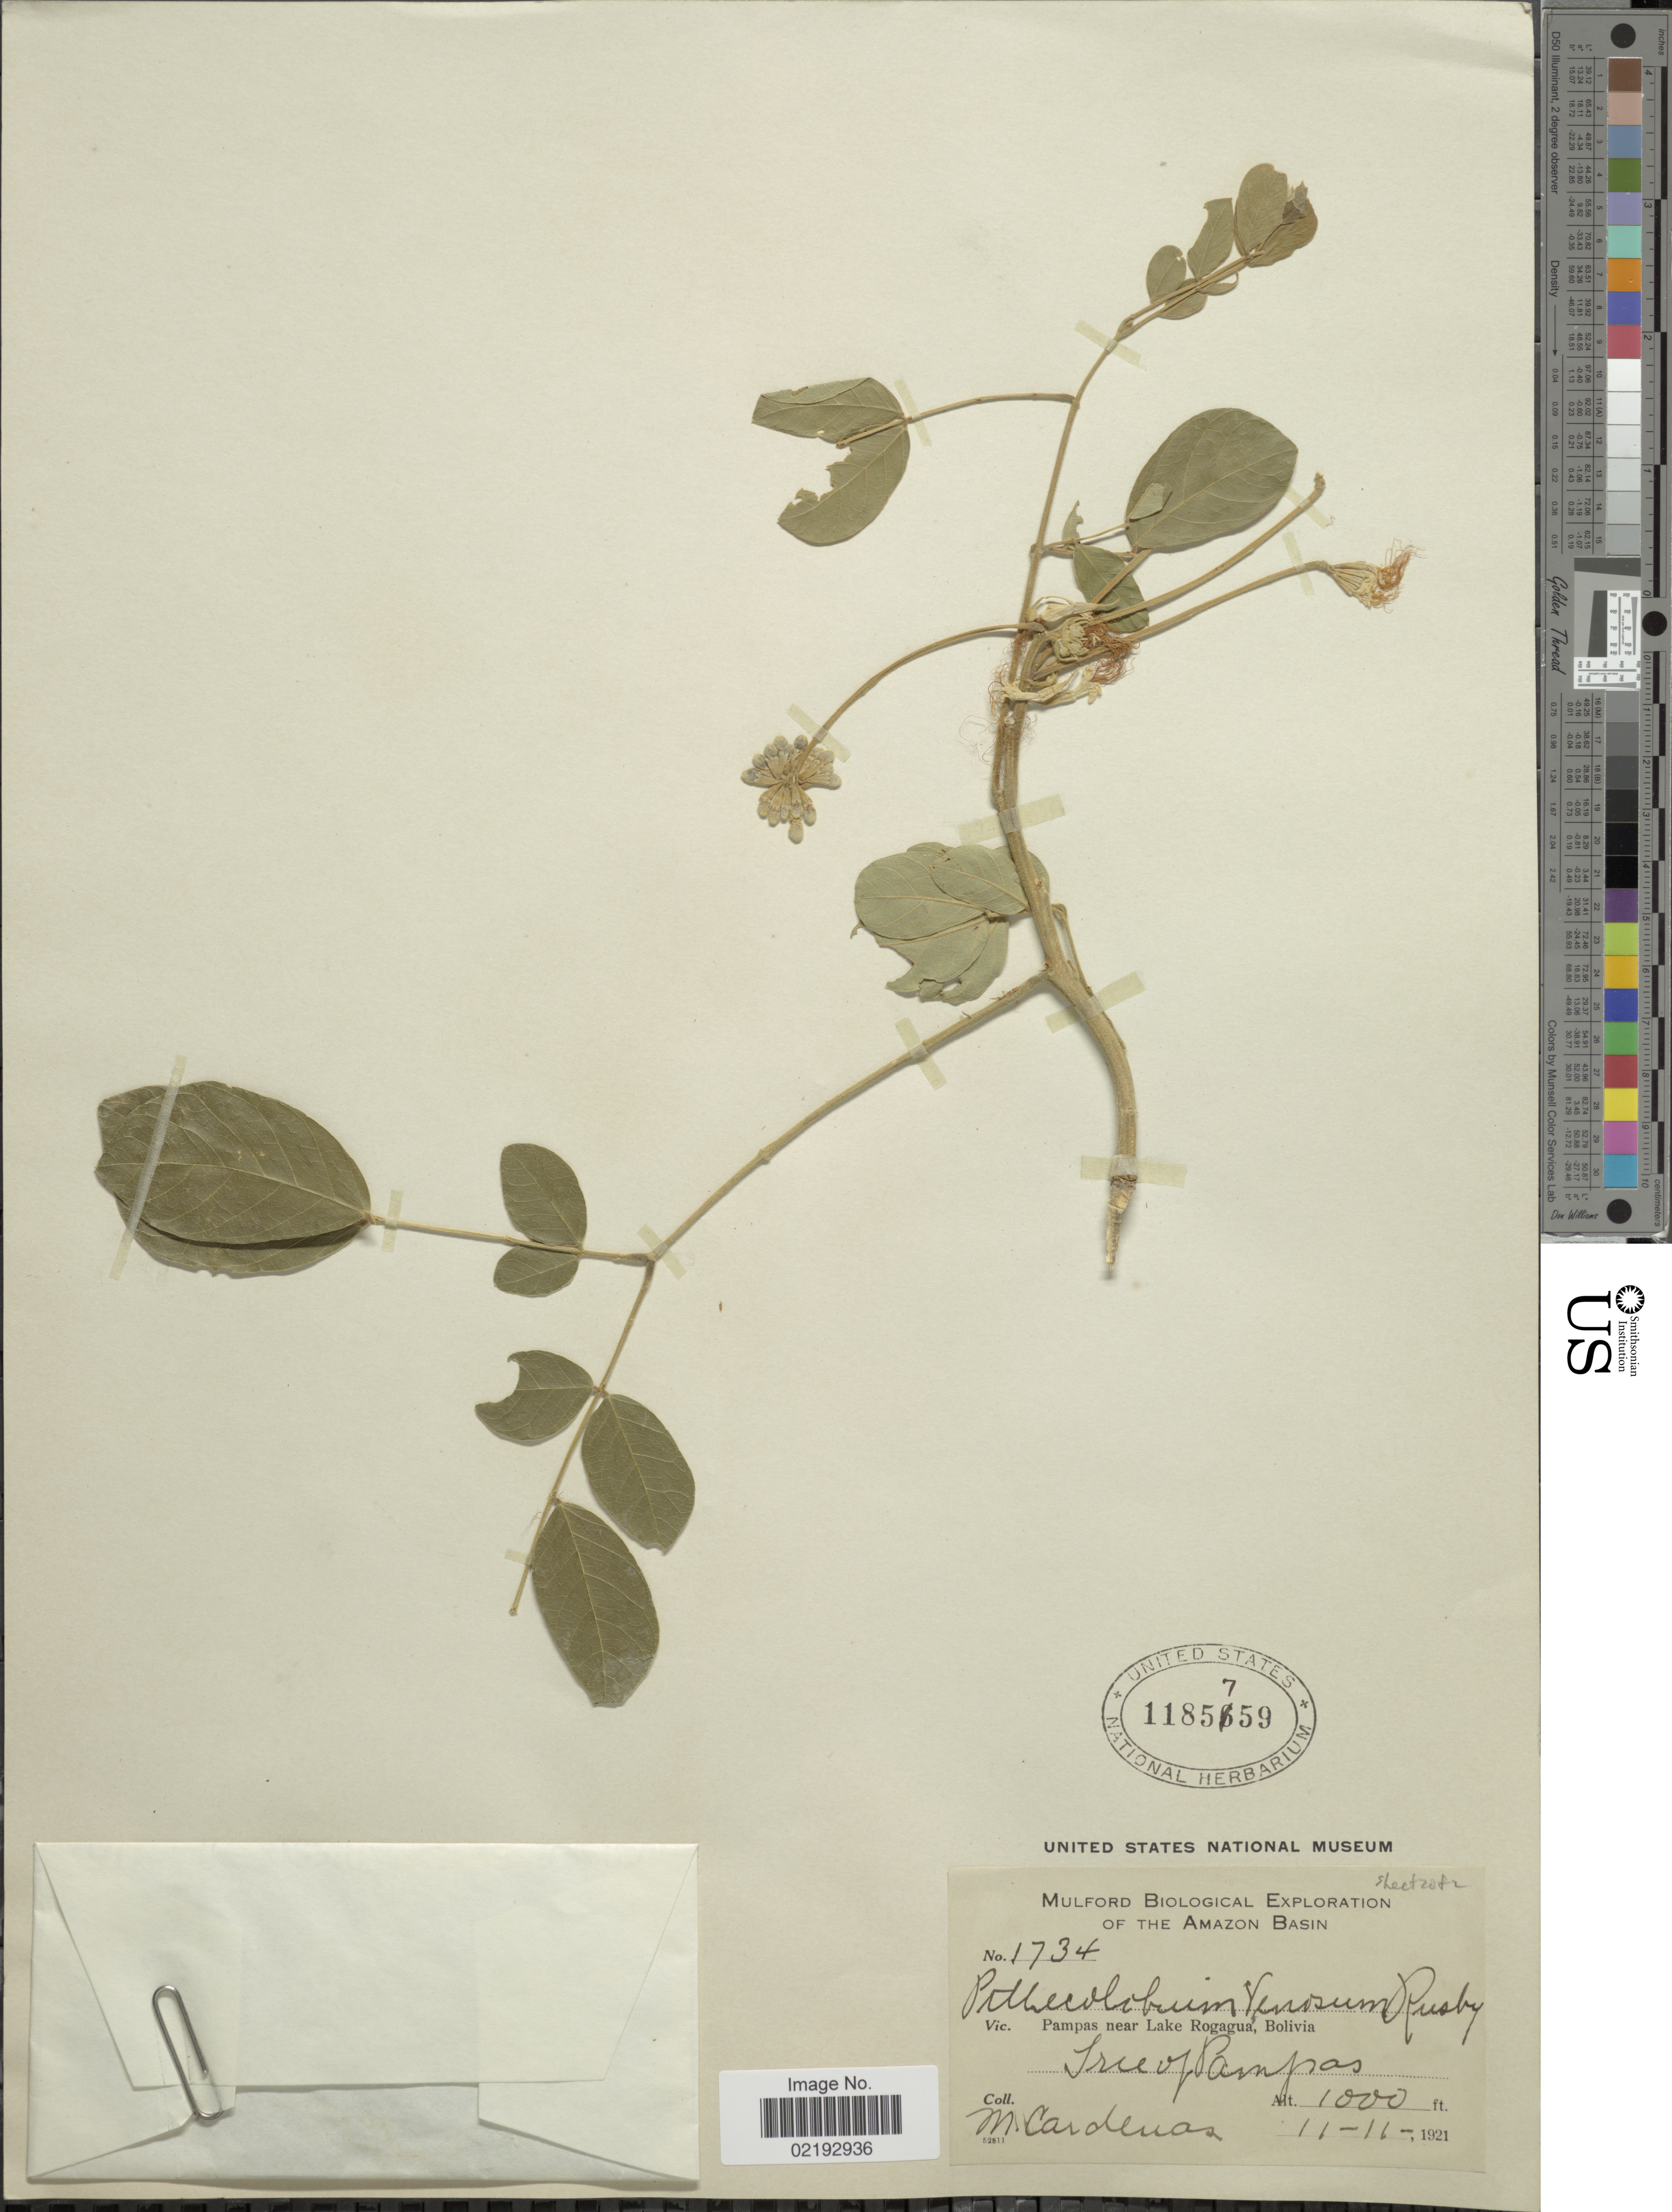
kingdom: Plantae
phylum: Tracheophyta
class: Magnoliopsida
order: Fabales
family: Fabaceae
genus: Samanea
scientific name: Samanea tubulosa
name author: (Benth.) Barneby & J.W. Grimes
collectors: M. Cárdenas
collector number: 1734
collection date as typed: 11-11-1921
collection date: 1921-11-11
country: Bolivia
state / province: Beni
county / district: José Ballivián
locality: Pampas near Lake Rogagua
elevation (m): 305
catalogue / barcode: US 1185759